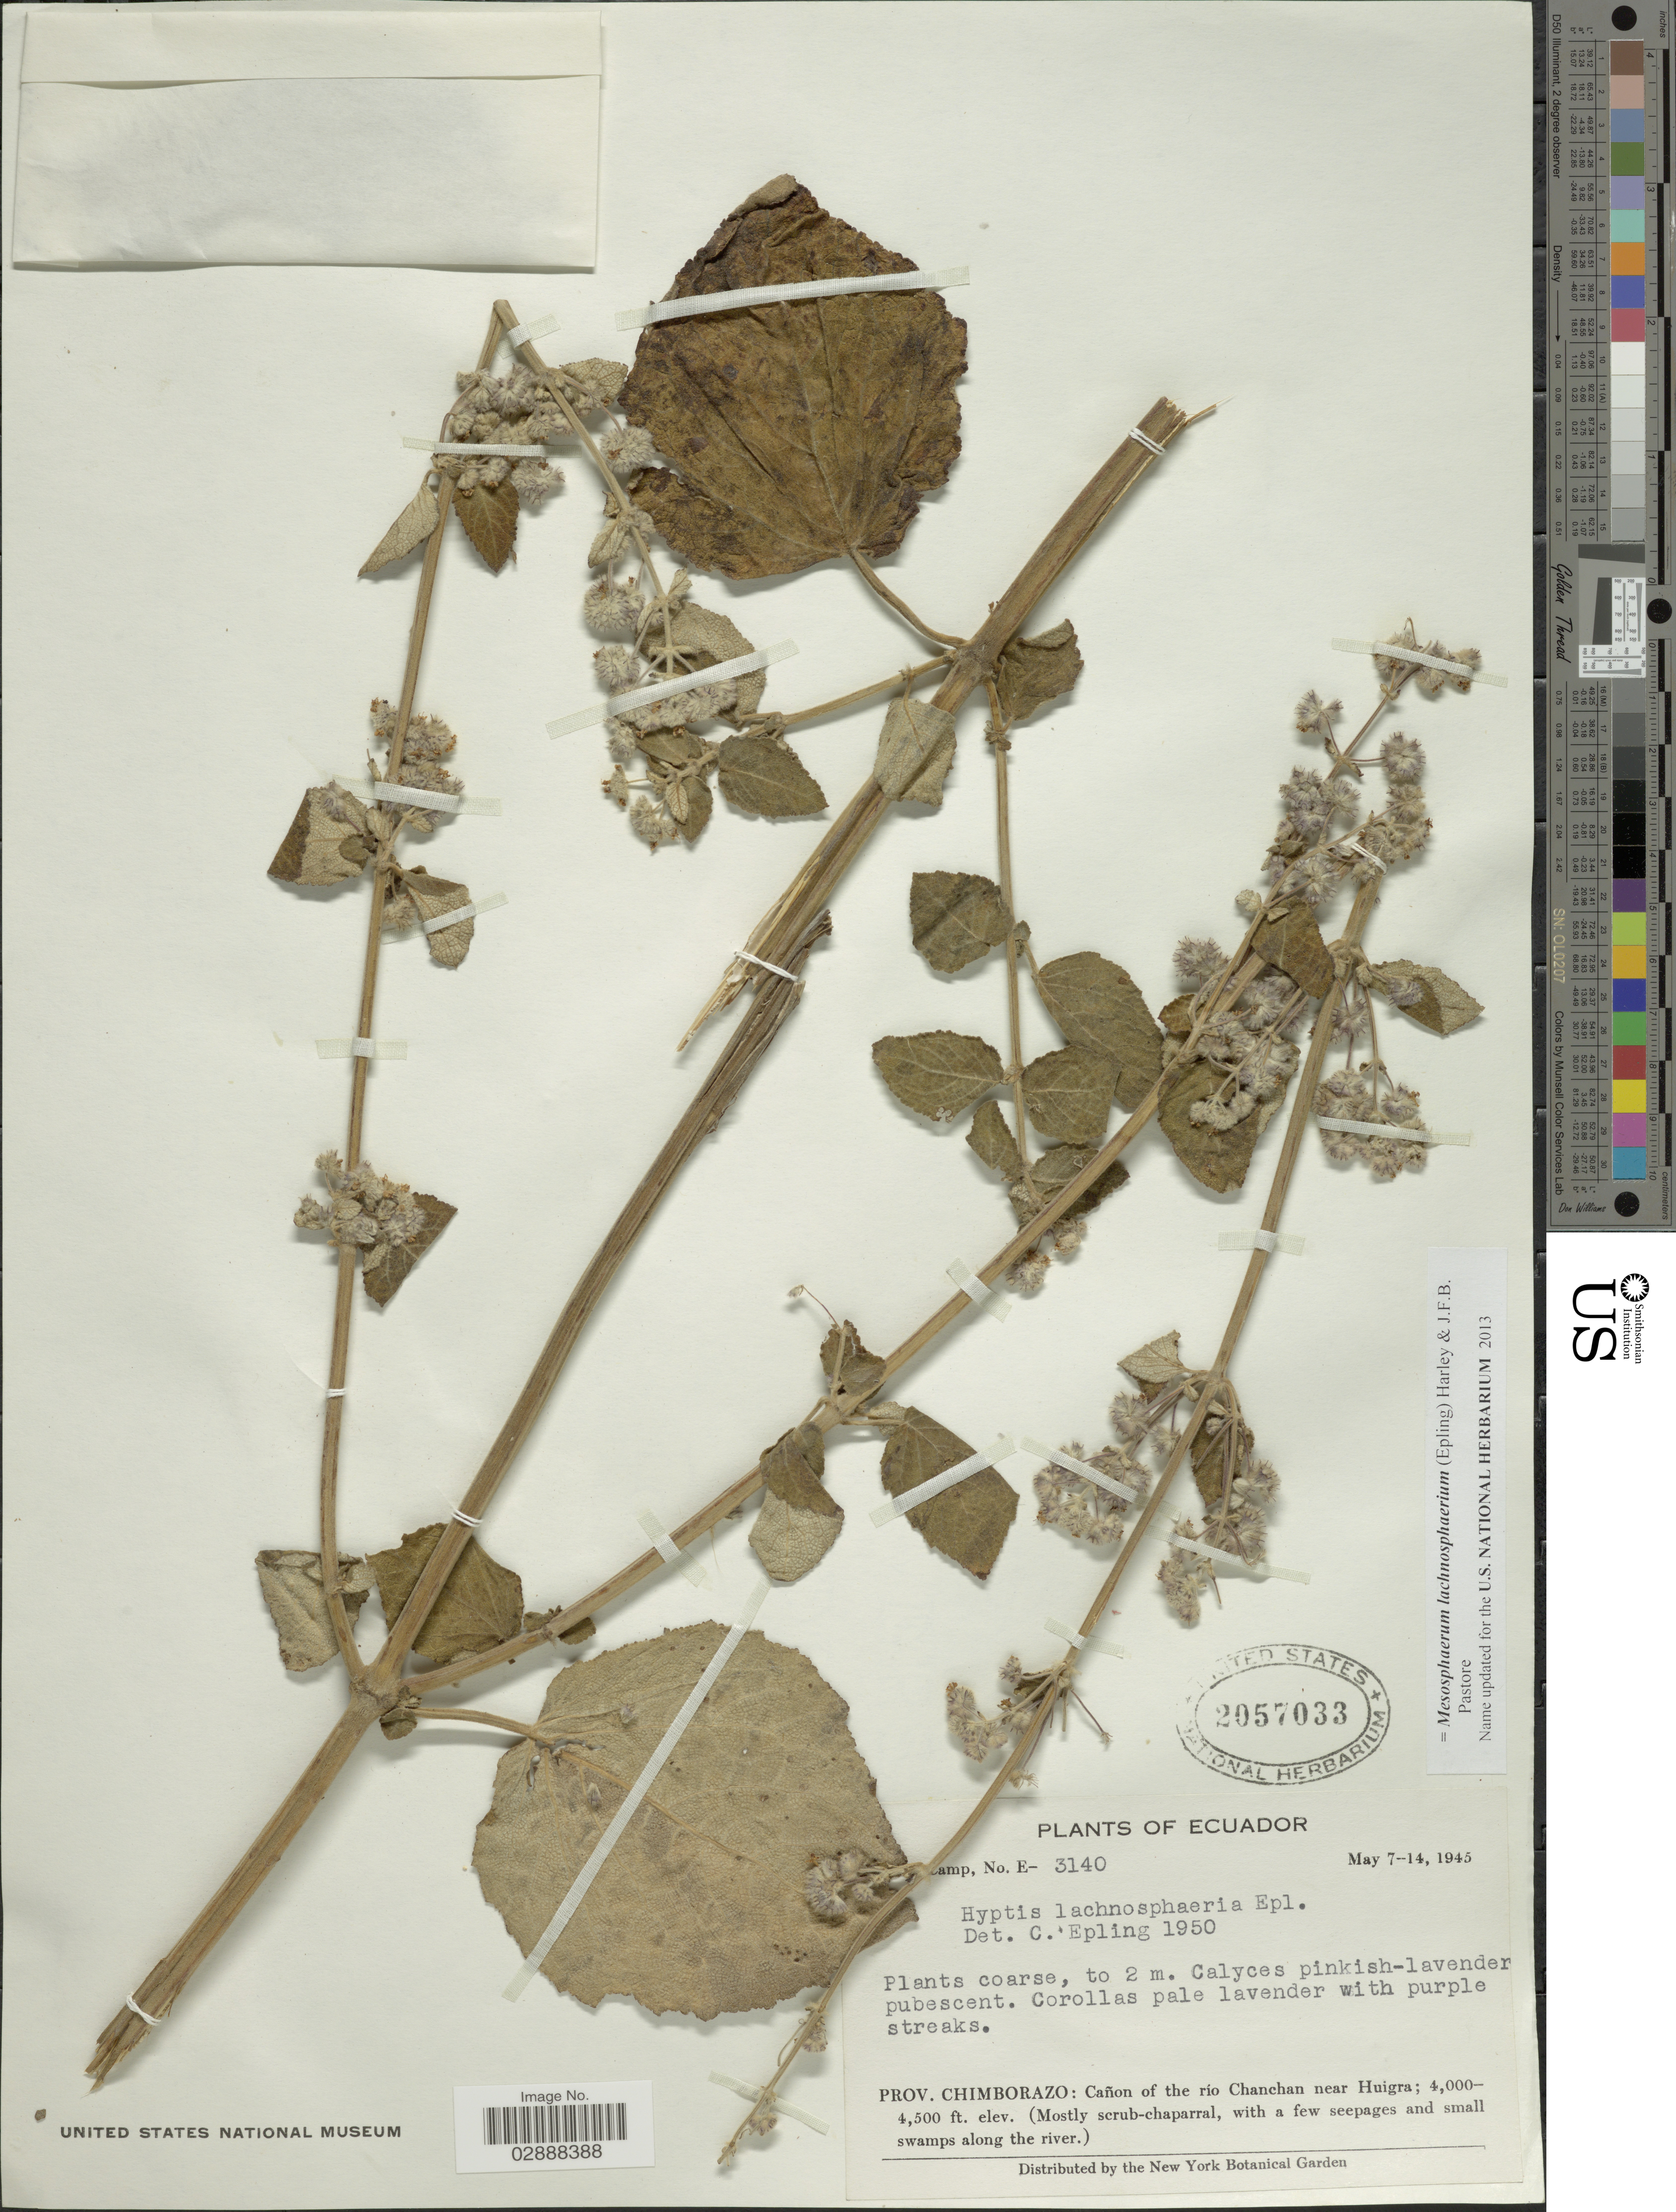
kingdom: Plantae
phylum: Tracheophyta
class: Magnoliopsida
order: Lamiales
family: Lamiaceae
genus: Mesosphaerum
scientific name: Mesosphaerum lachnosphaerium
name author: (Epling) Harley & J.F.B. Pastore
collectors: W. H. Camp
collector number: E-3140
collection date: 1945-05-07/1945-05-14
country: Ecuador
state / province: Chimborazo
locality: Cañon of the río Chanchan near Huigra.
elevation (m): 1219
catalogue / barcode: US 2057033